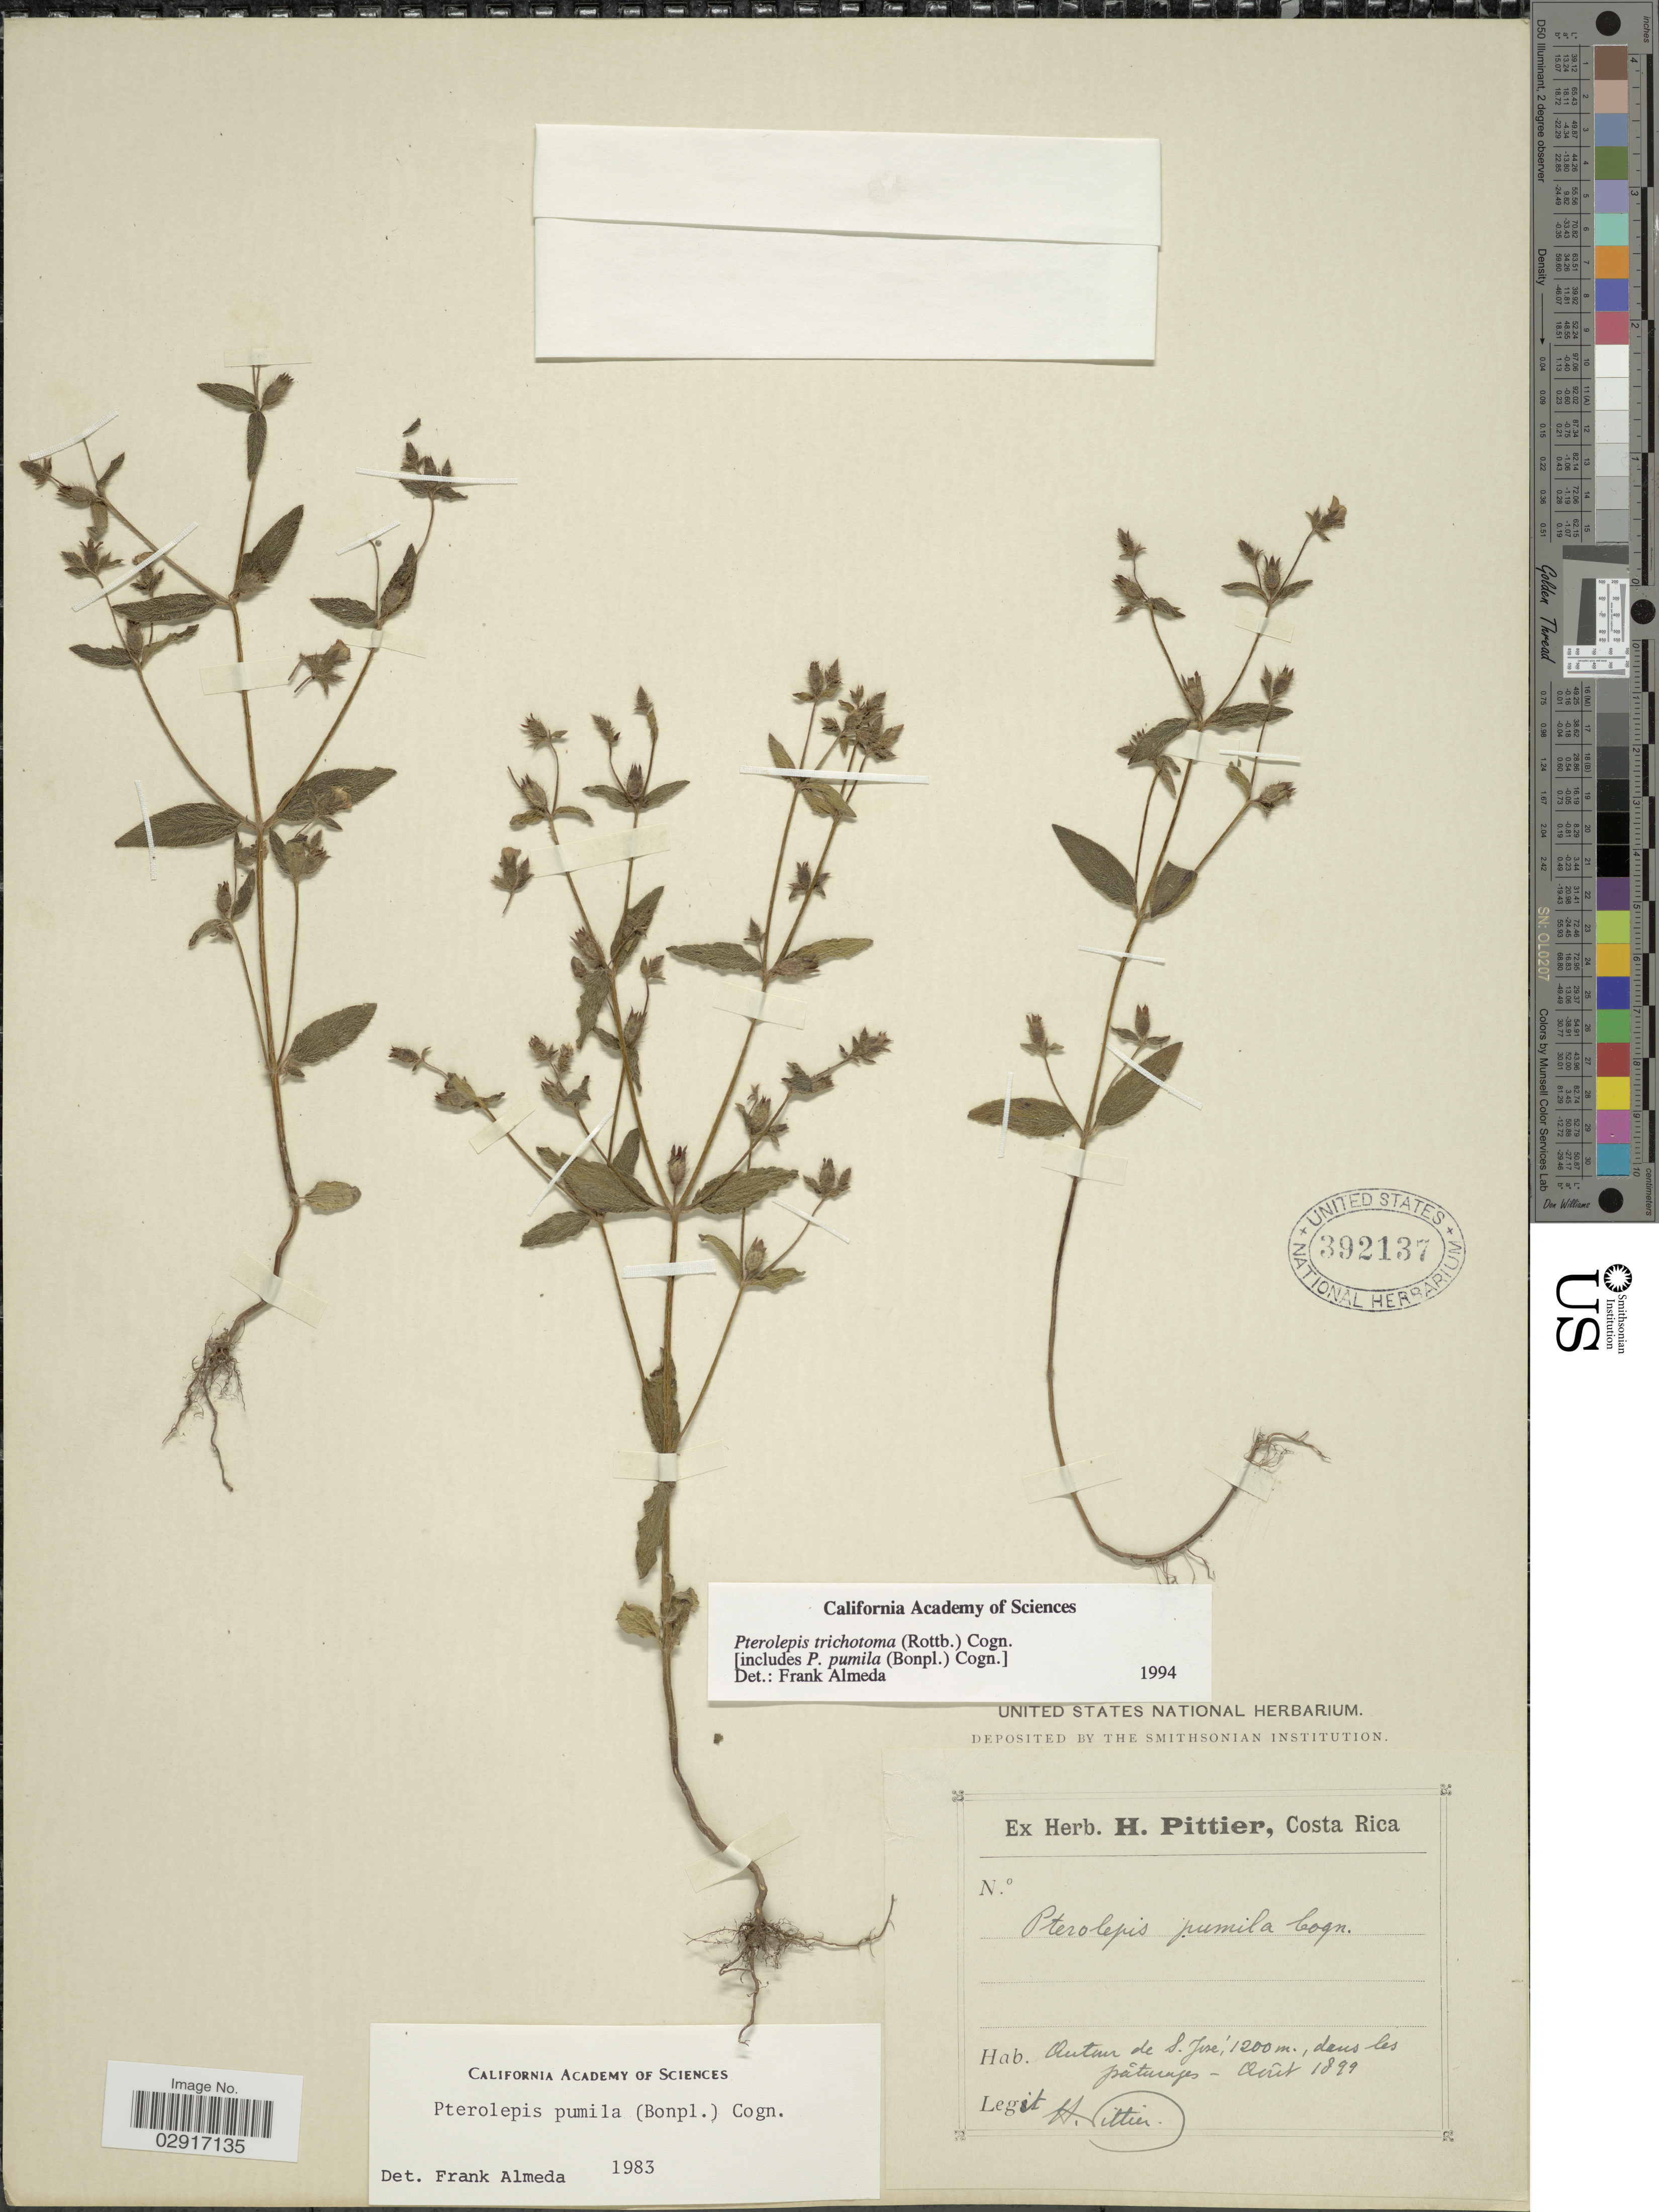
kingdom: Plantae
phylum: Tracheophyta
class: Magnoliopsida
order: Myrtales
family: Melastomataceae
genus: Pterolepis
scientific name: Pterolepis trichotoma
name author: (Rottb.) Cogn.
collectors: H. F. Pittier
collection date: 1899-08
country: Costa Rica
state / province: San José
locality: Autour de S. José, dans les pâturages. [around San José, in the pastures]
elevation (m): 1200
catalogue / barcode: US 392137